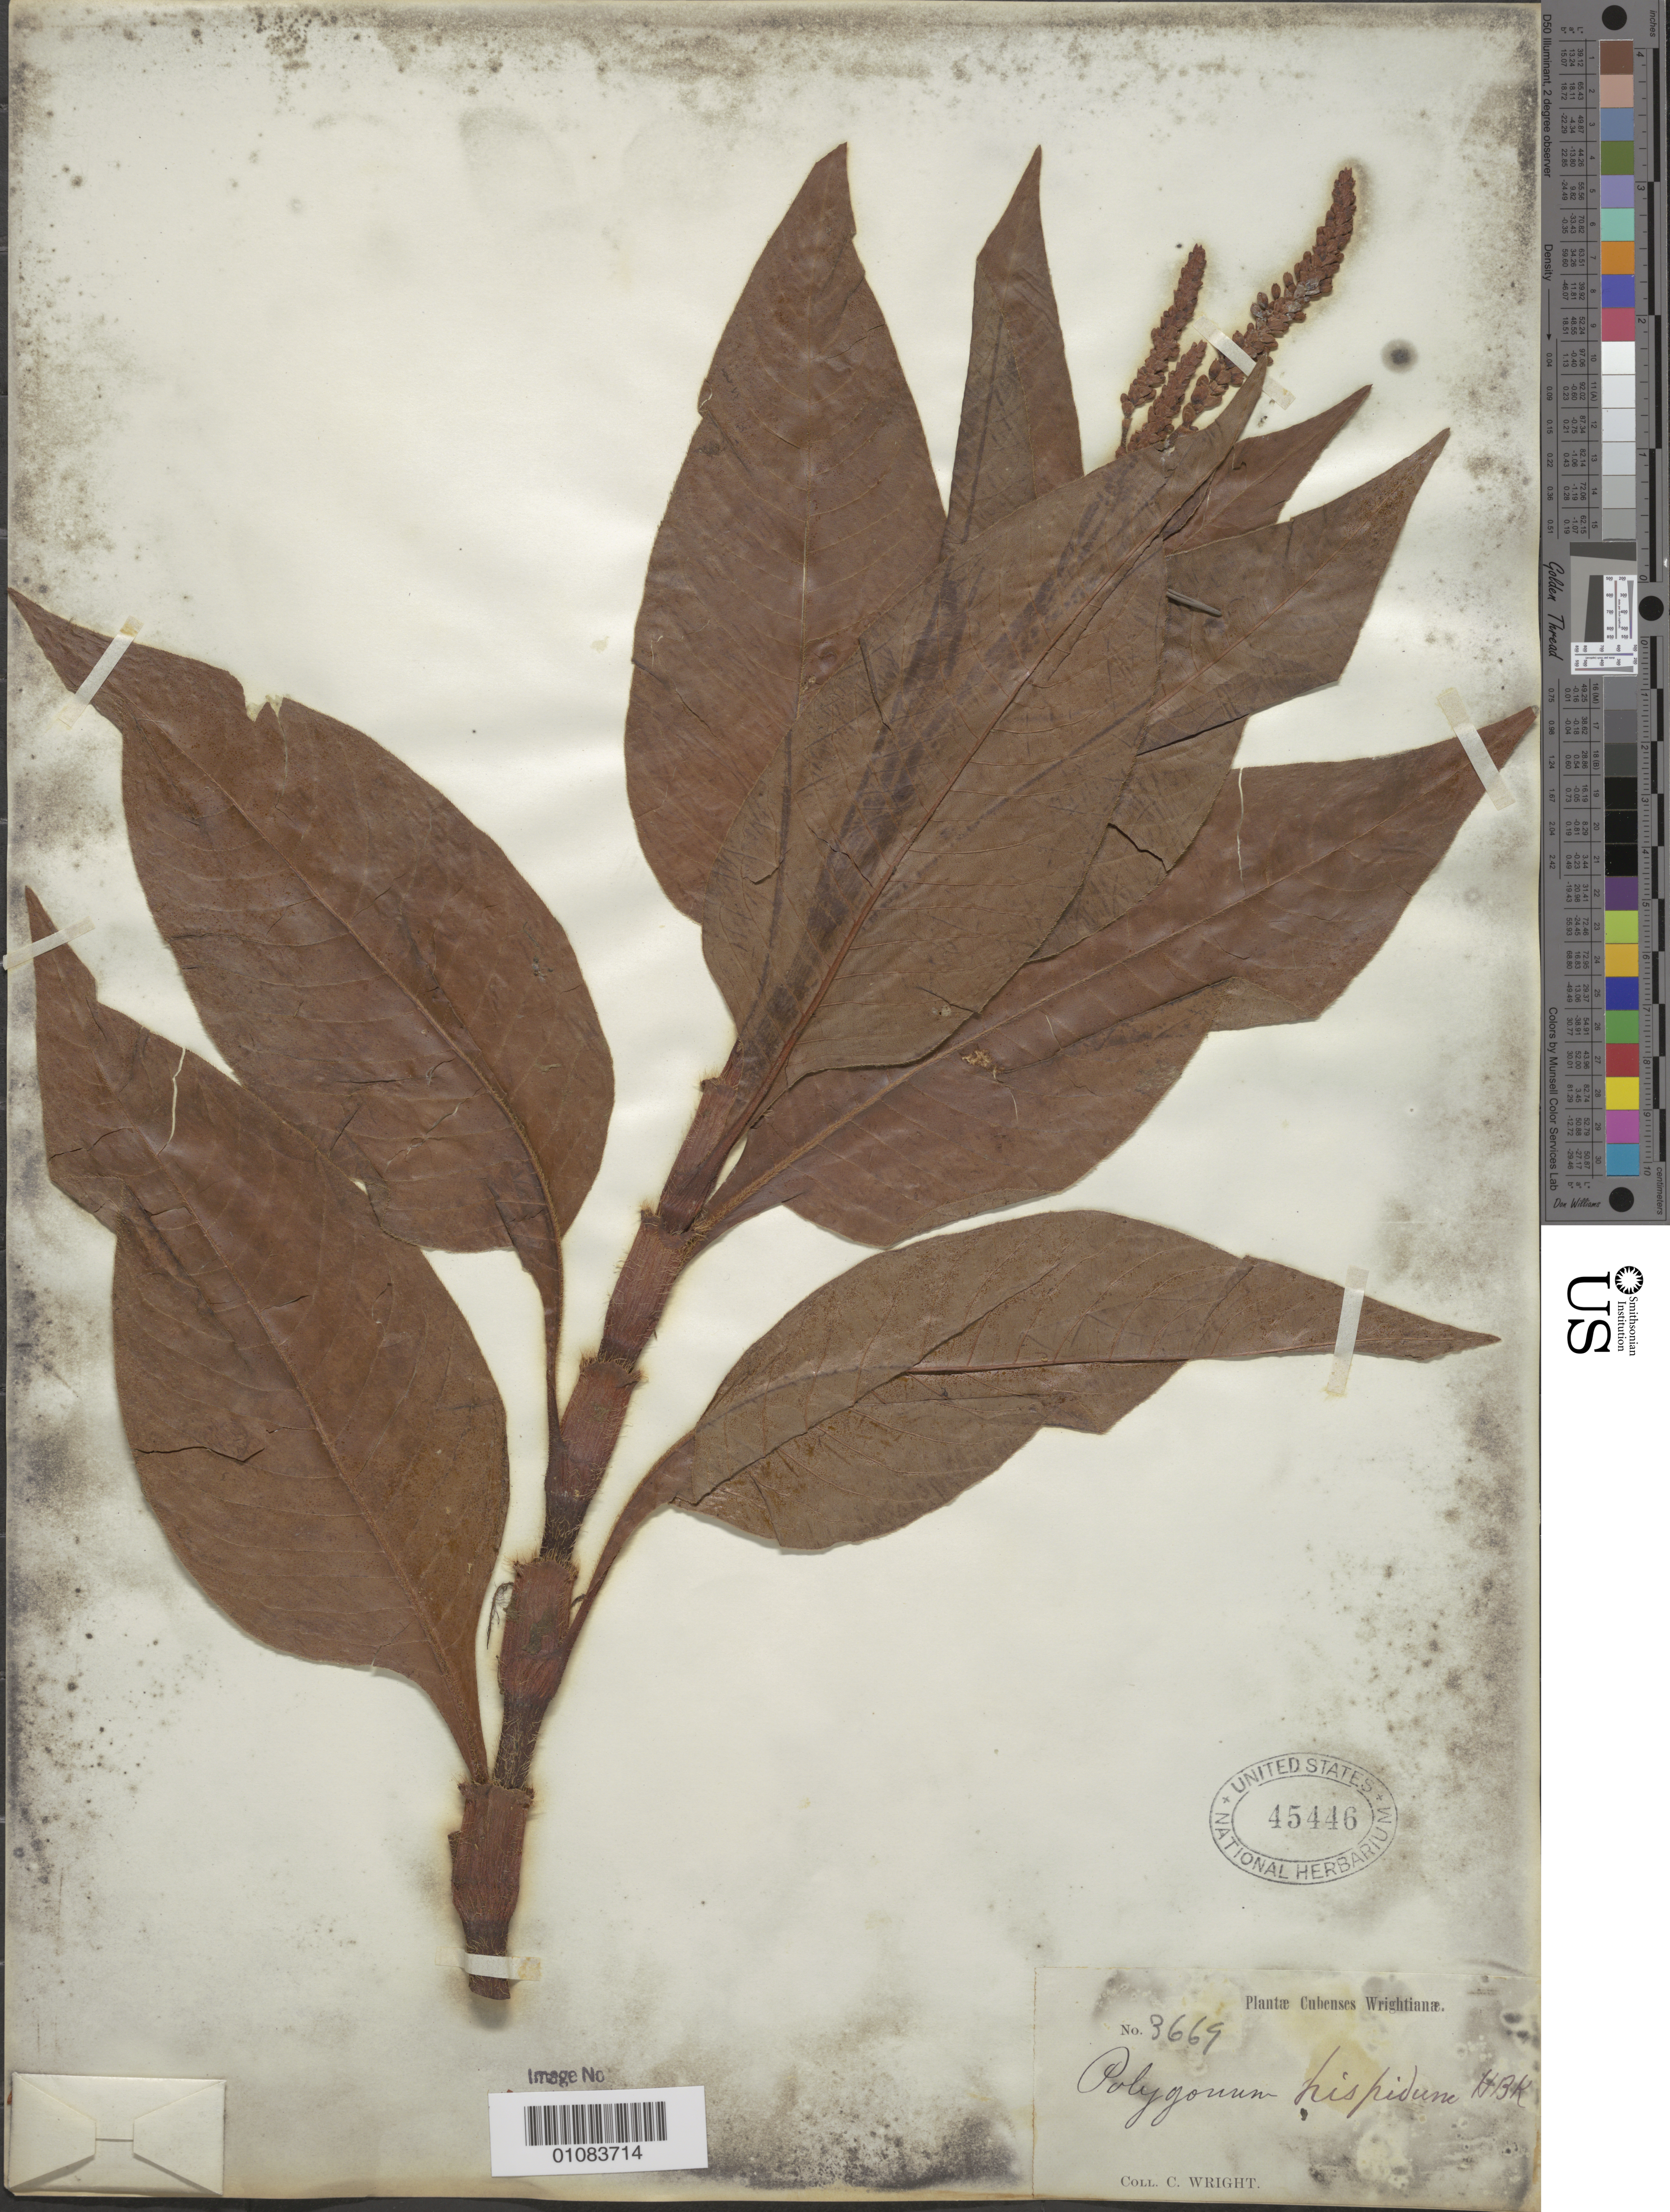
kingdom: Plantae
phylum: Tracheophyta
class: Magnoliopsida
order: Caryophyllales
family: Polygonaceae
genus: Polygonum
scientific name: Polygonum hispidum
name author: Kunth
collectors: C. Wright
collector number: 3669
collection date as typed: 1800 to 1899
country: Cuba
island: Cuba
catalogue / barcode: US 45446